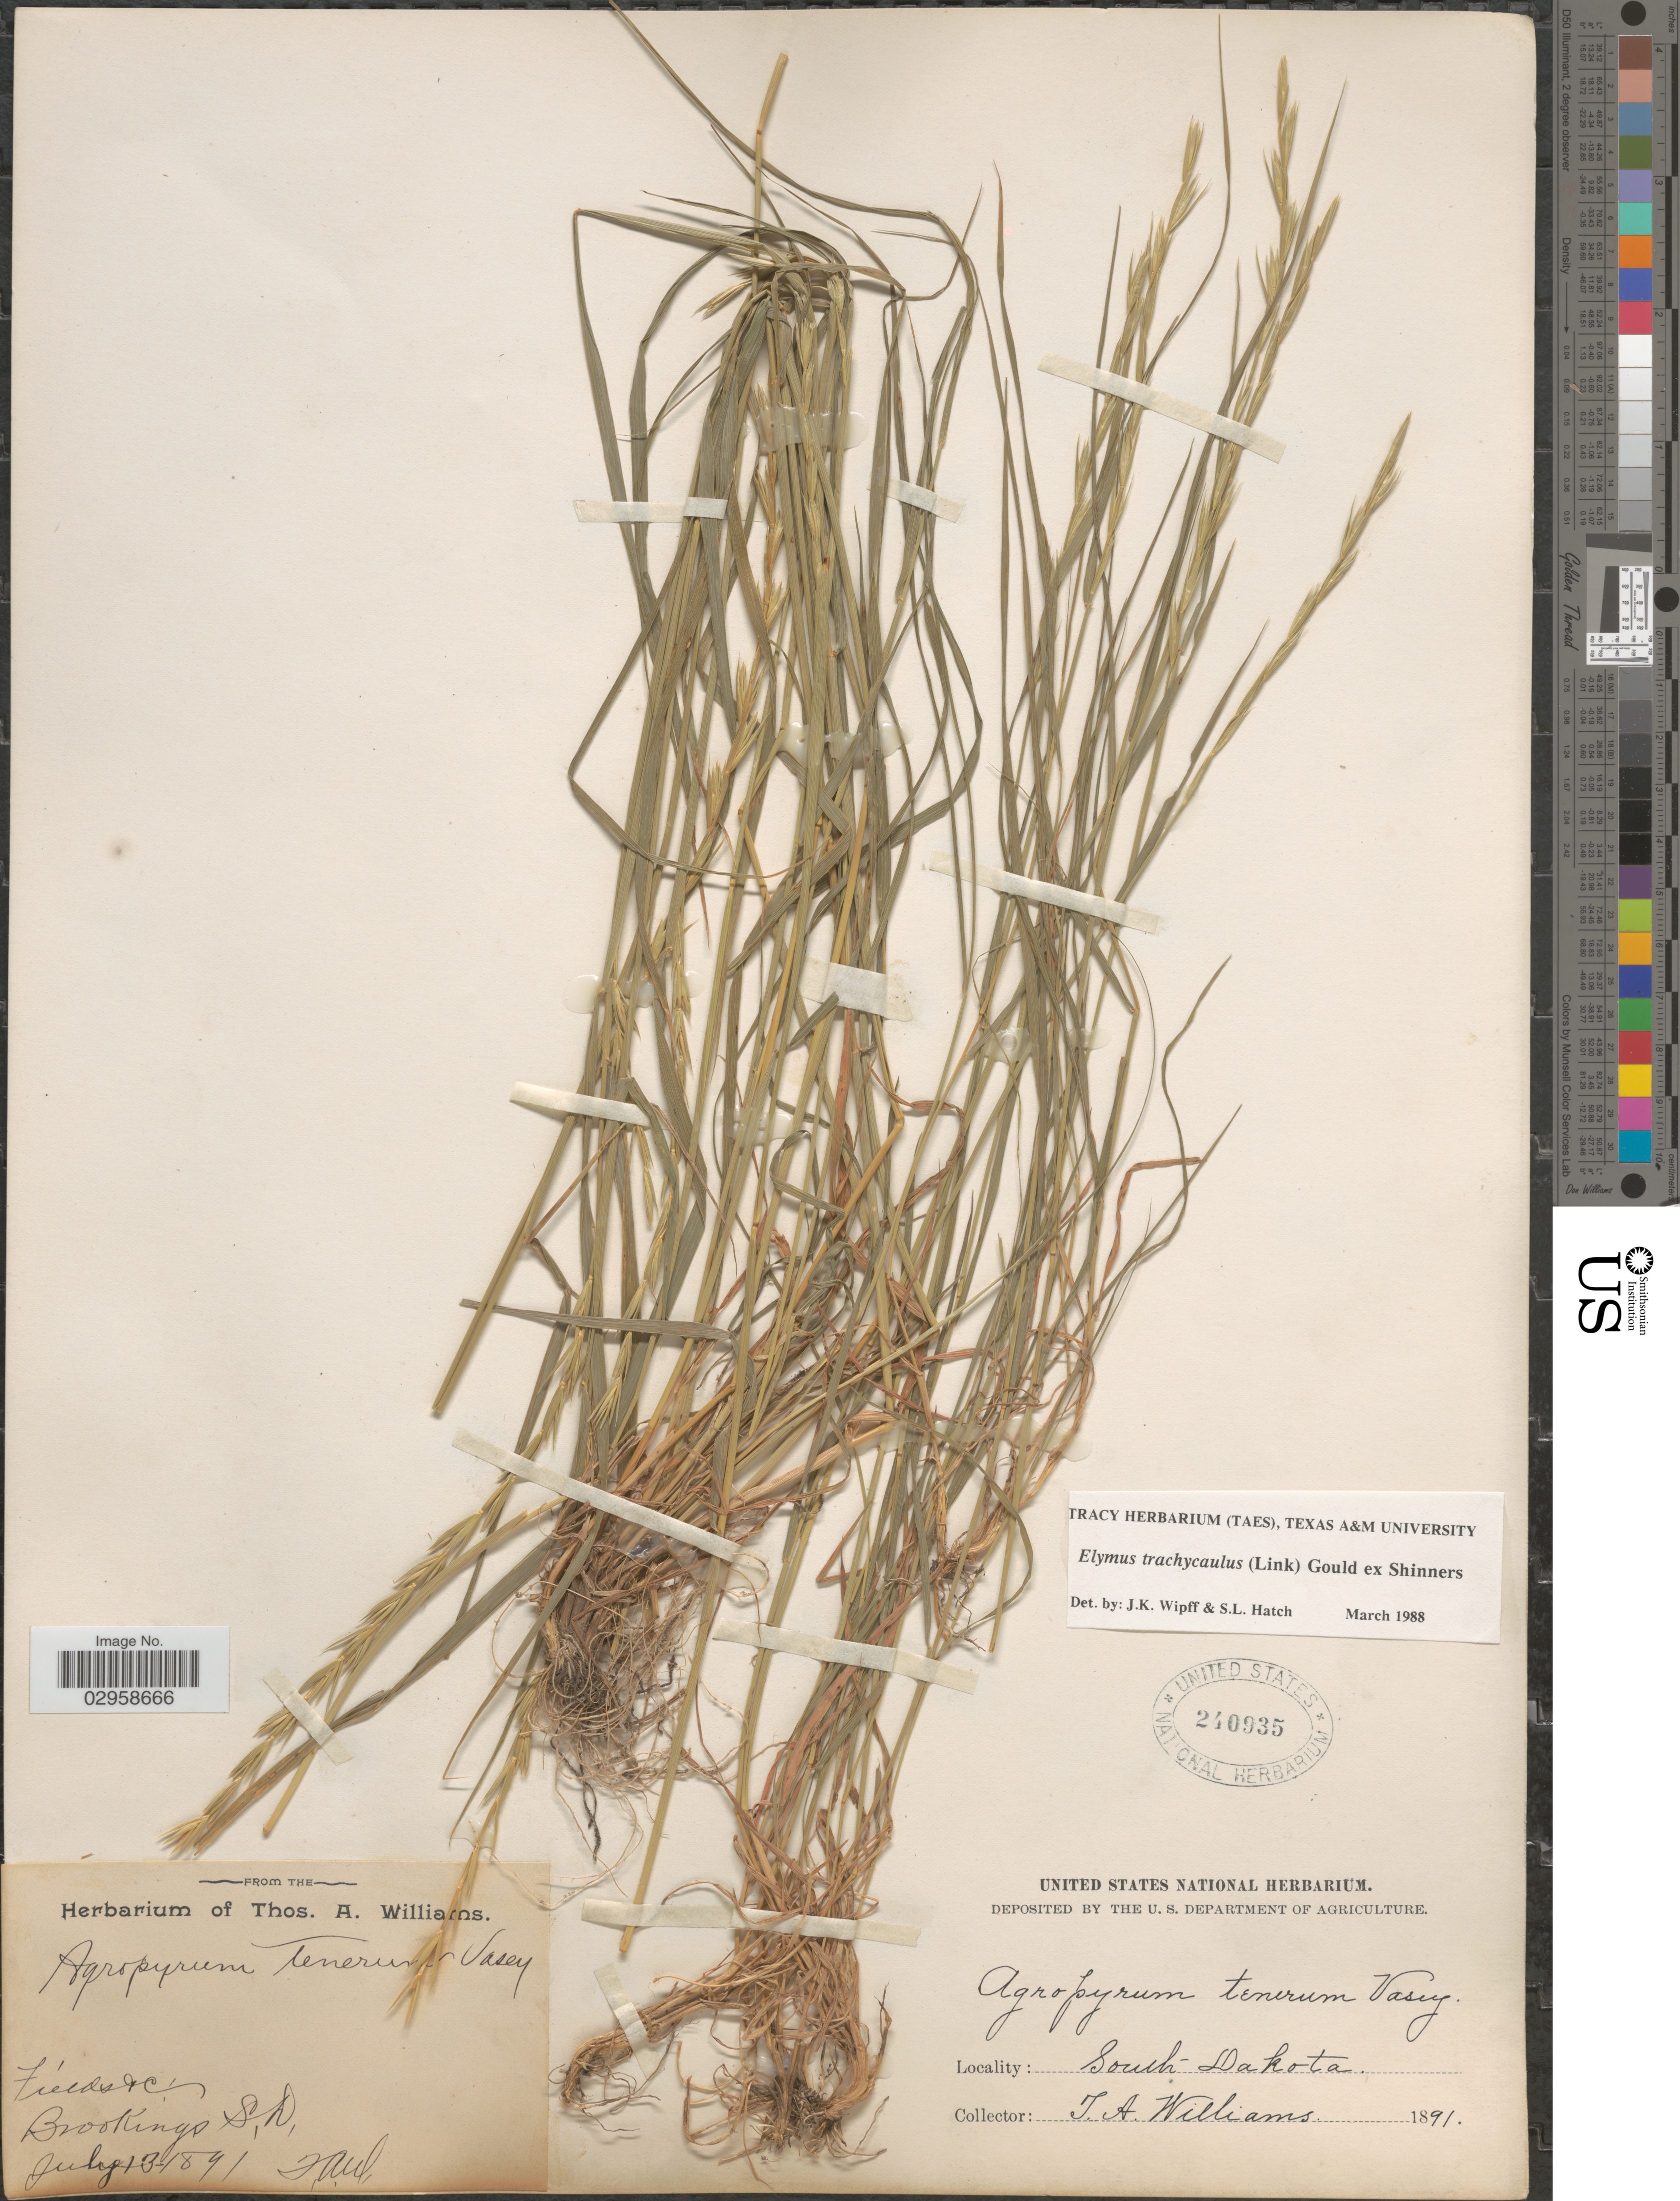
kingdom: Plantae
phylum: Tracheophyta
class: Liliopsida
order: Poales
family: Poaceae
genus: Elymus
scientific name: Elymus trachycaulus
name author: (Link) Gould ex Shinners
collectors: T. A. Williams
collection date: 1891-07-13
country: United States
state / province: South Dakota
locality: Brookings.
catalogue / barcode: US 240935